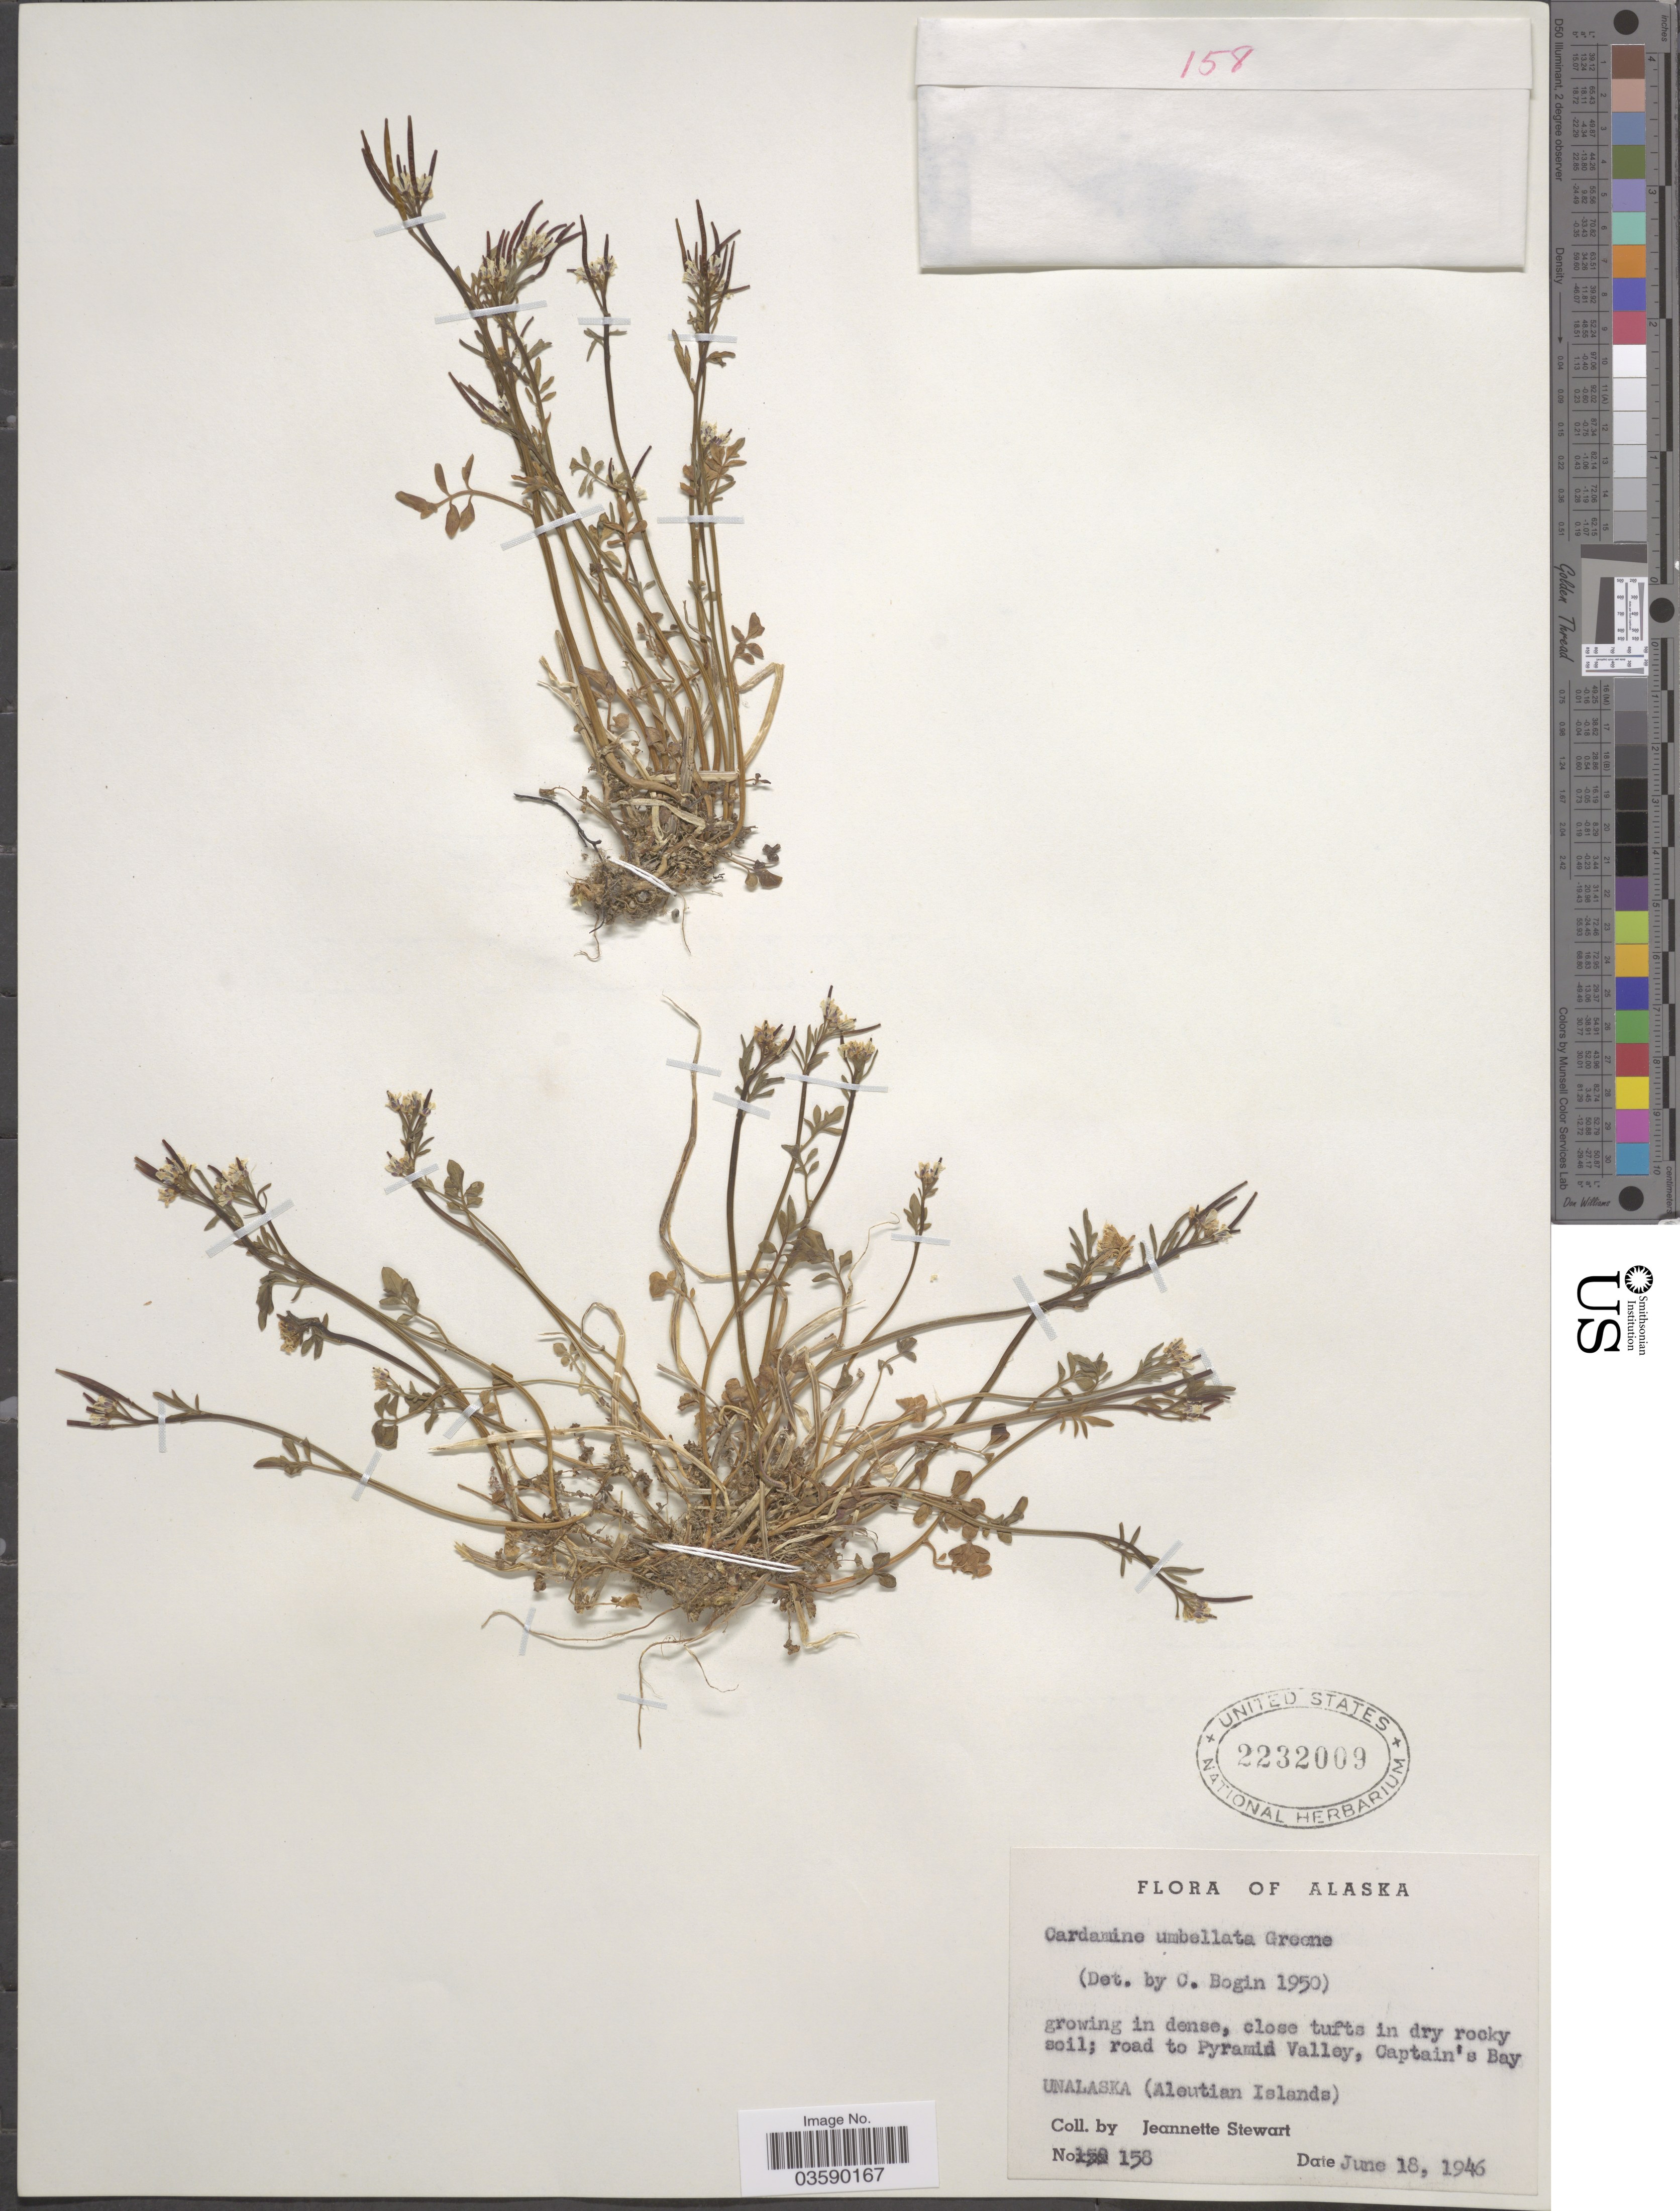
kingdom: Plantae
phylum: Tracheophyta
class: Magnoliopsida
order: Brassicales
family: Brassicaceae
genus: Cardamine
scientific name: Cardamine umbellata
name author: Greene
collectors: J. Stewart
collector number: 158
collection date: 1946-06-18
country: United States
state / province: Alaska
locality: Road to Pyramid Valley, Captain's Bay. Unalaska (Aleutian Islands).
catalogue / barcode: US 2232009